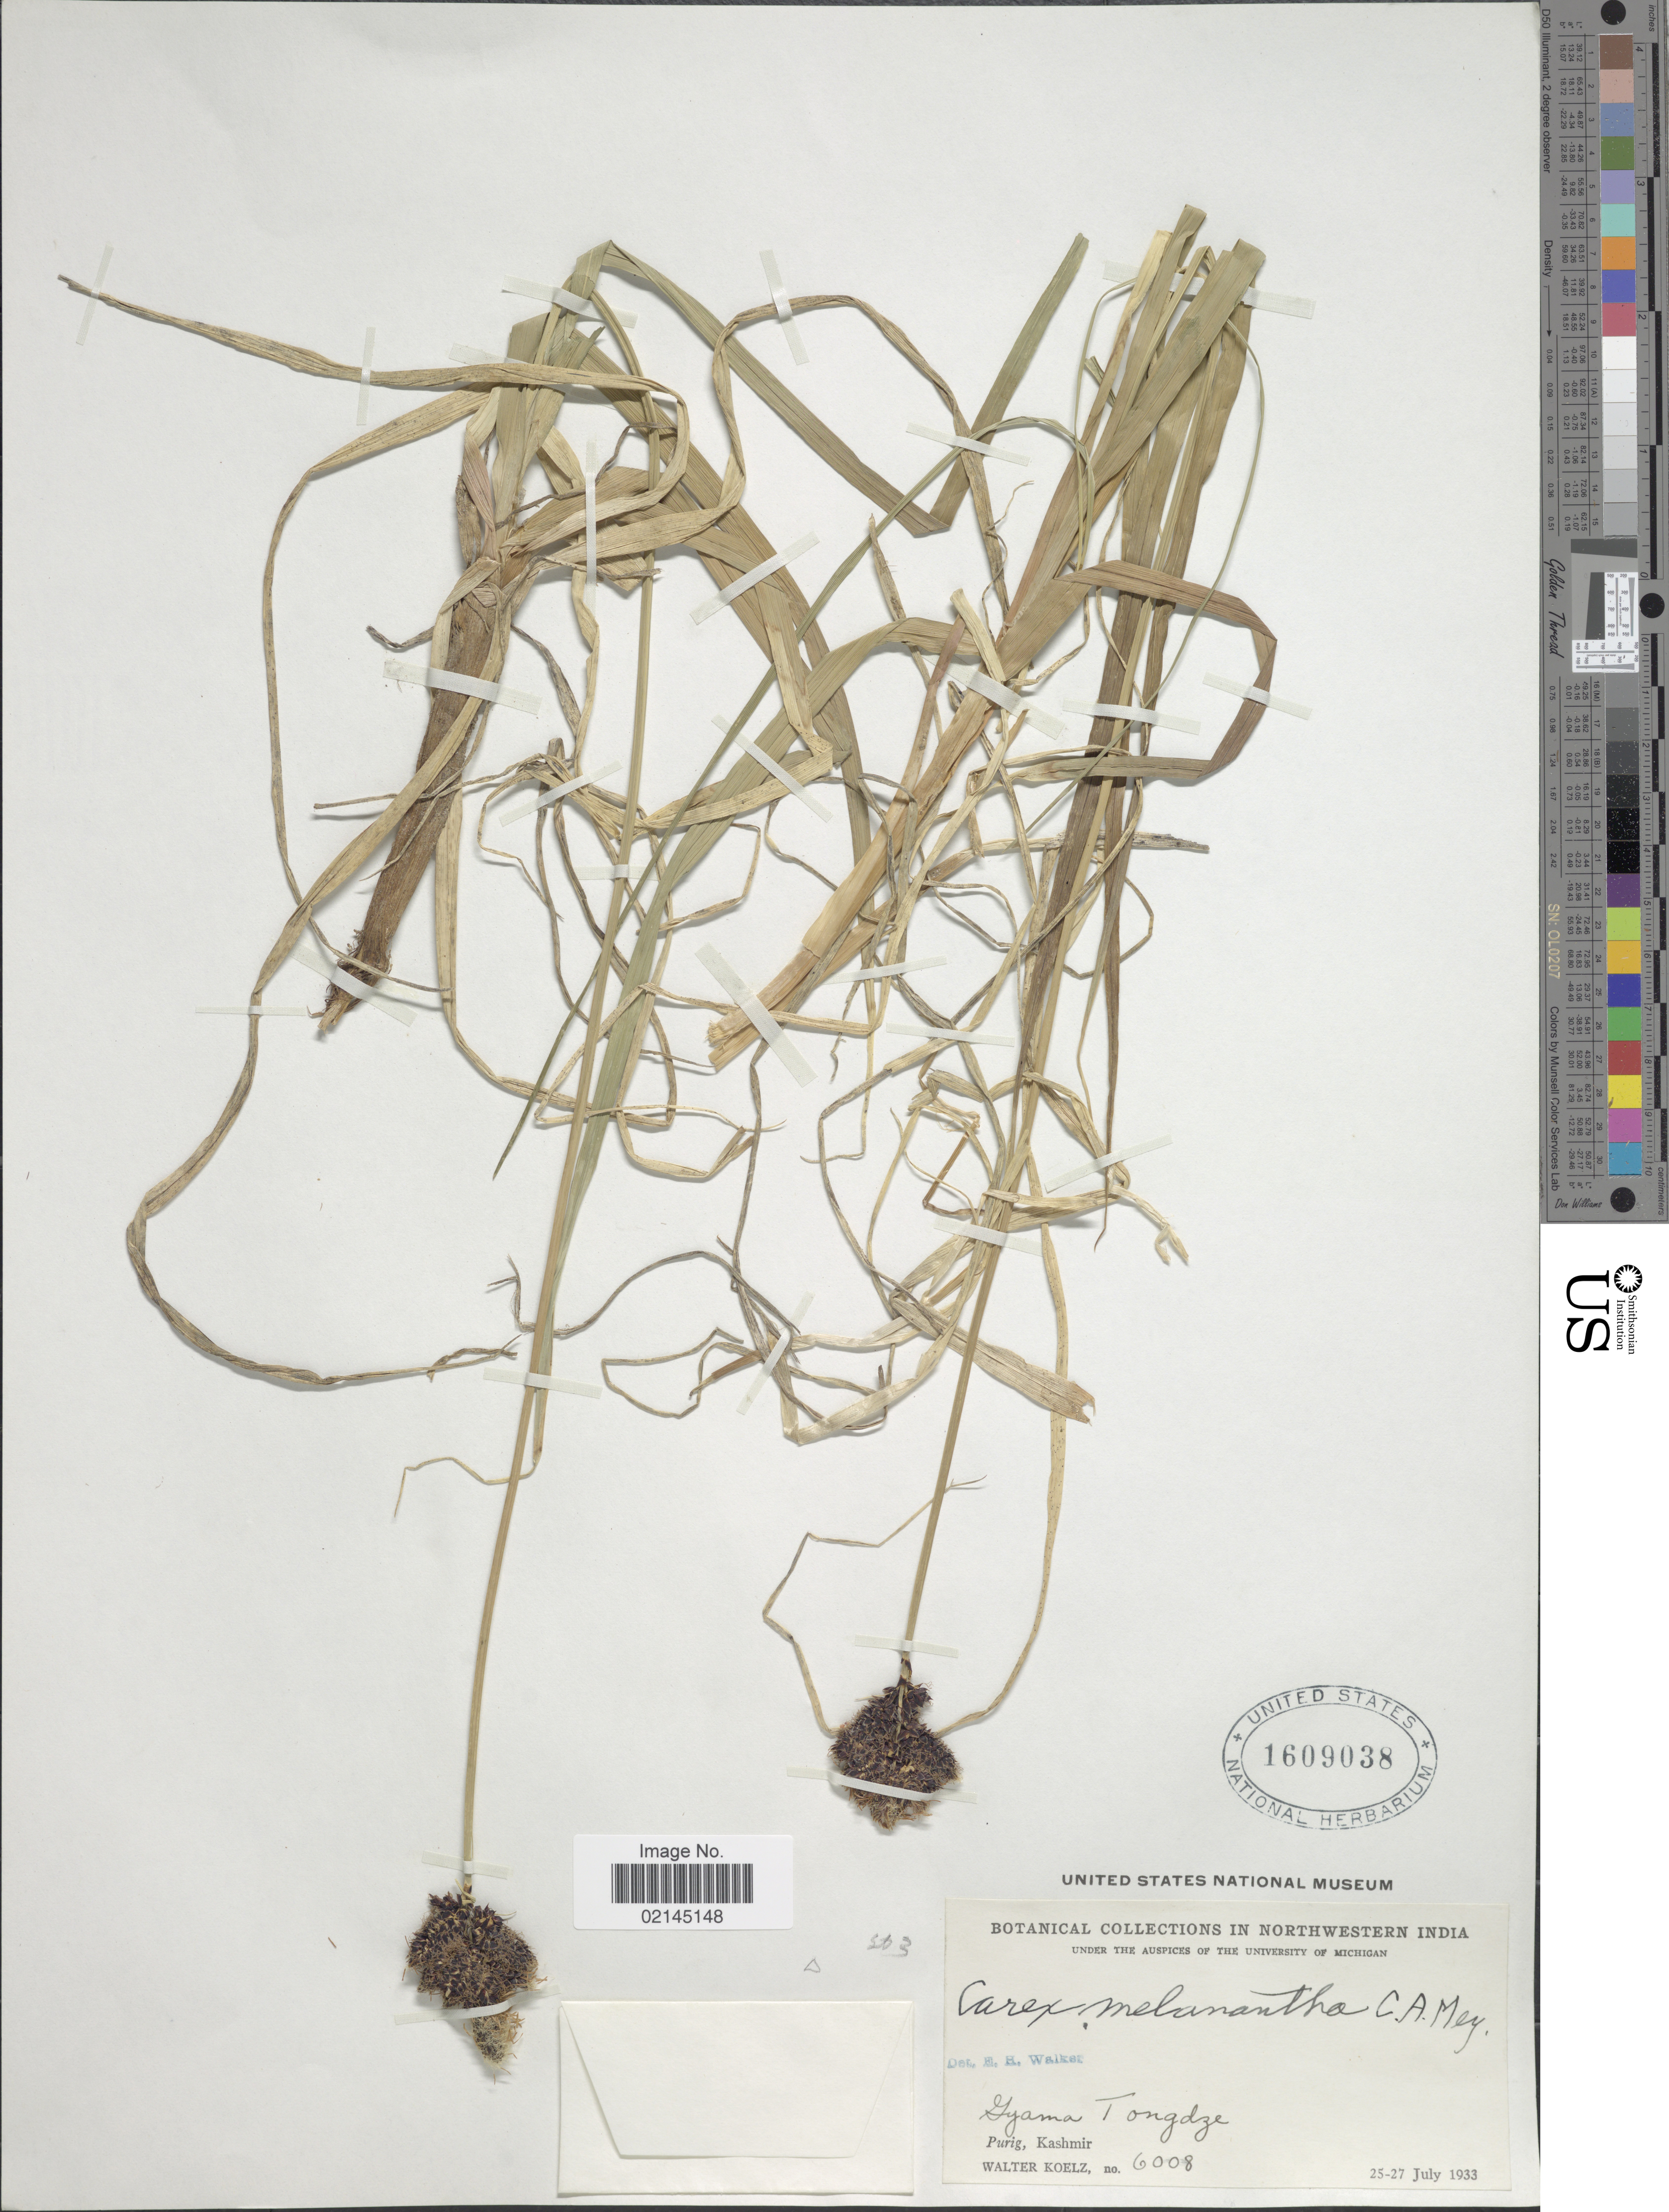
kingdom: Plantae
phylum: Tracheophyta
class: Liliopsida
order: Poales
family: Cyperaceae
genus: Carex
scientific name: Carex melanantha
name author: C.A. Mey.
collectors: W. N. Koelz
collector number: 6008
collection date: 1933-07-25/1933-07-27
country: India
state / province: Jammu and Kashmir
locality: Northwestern Kashmir, Gyama Tongdze, Purig, Kashmir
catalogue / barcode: US 1609038